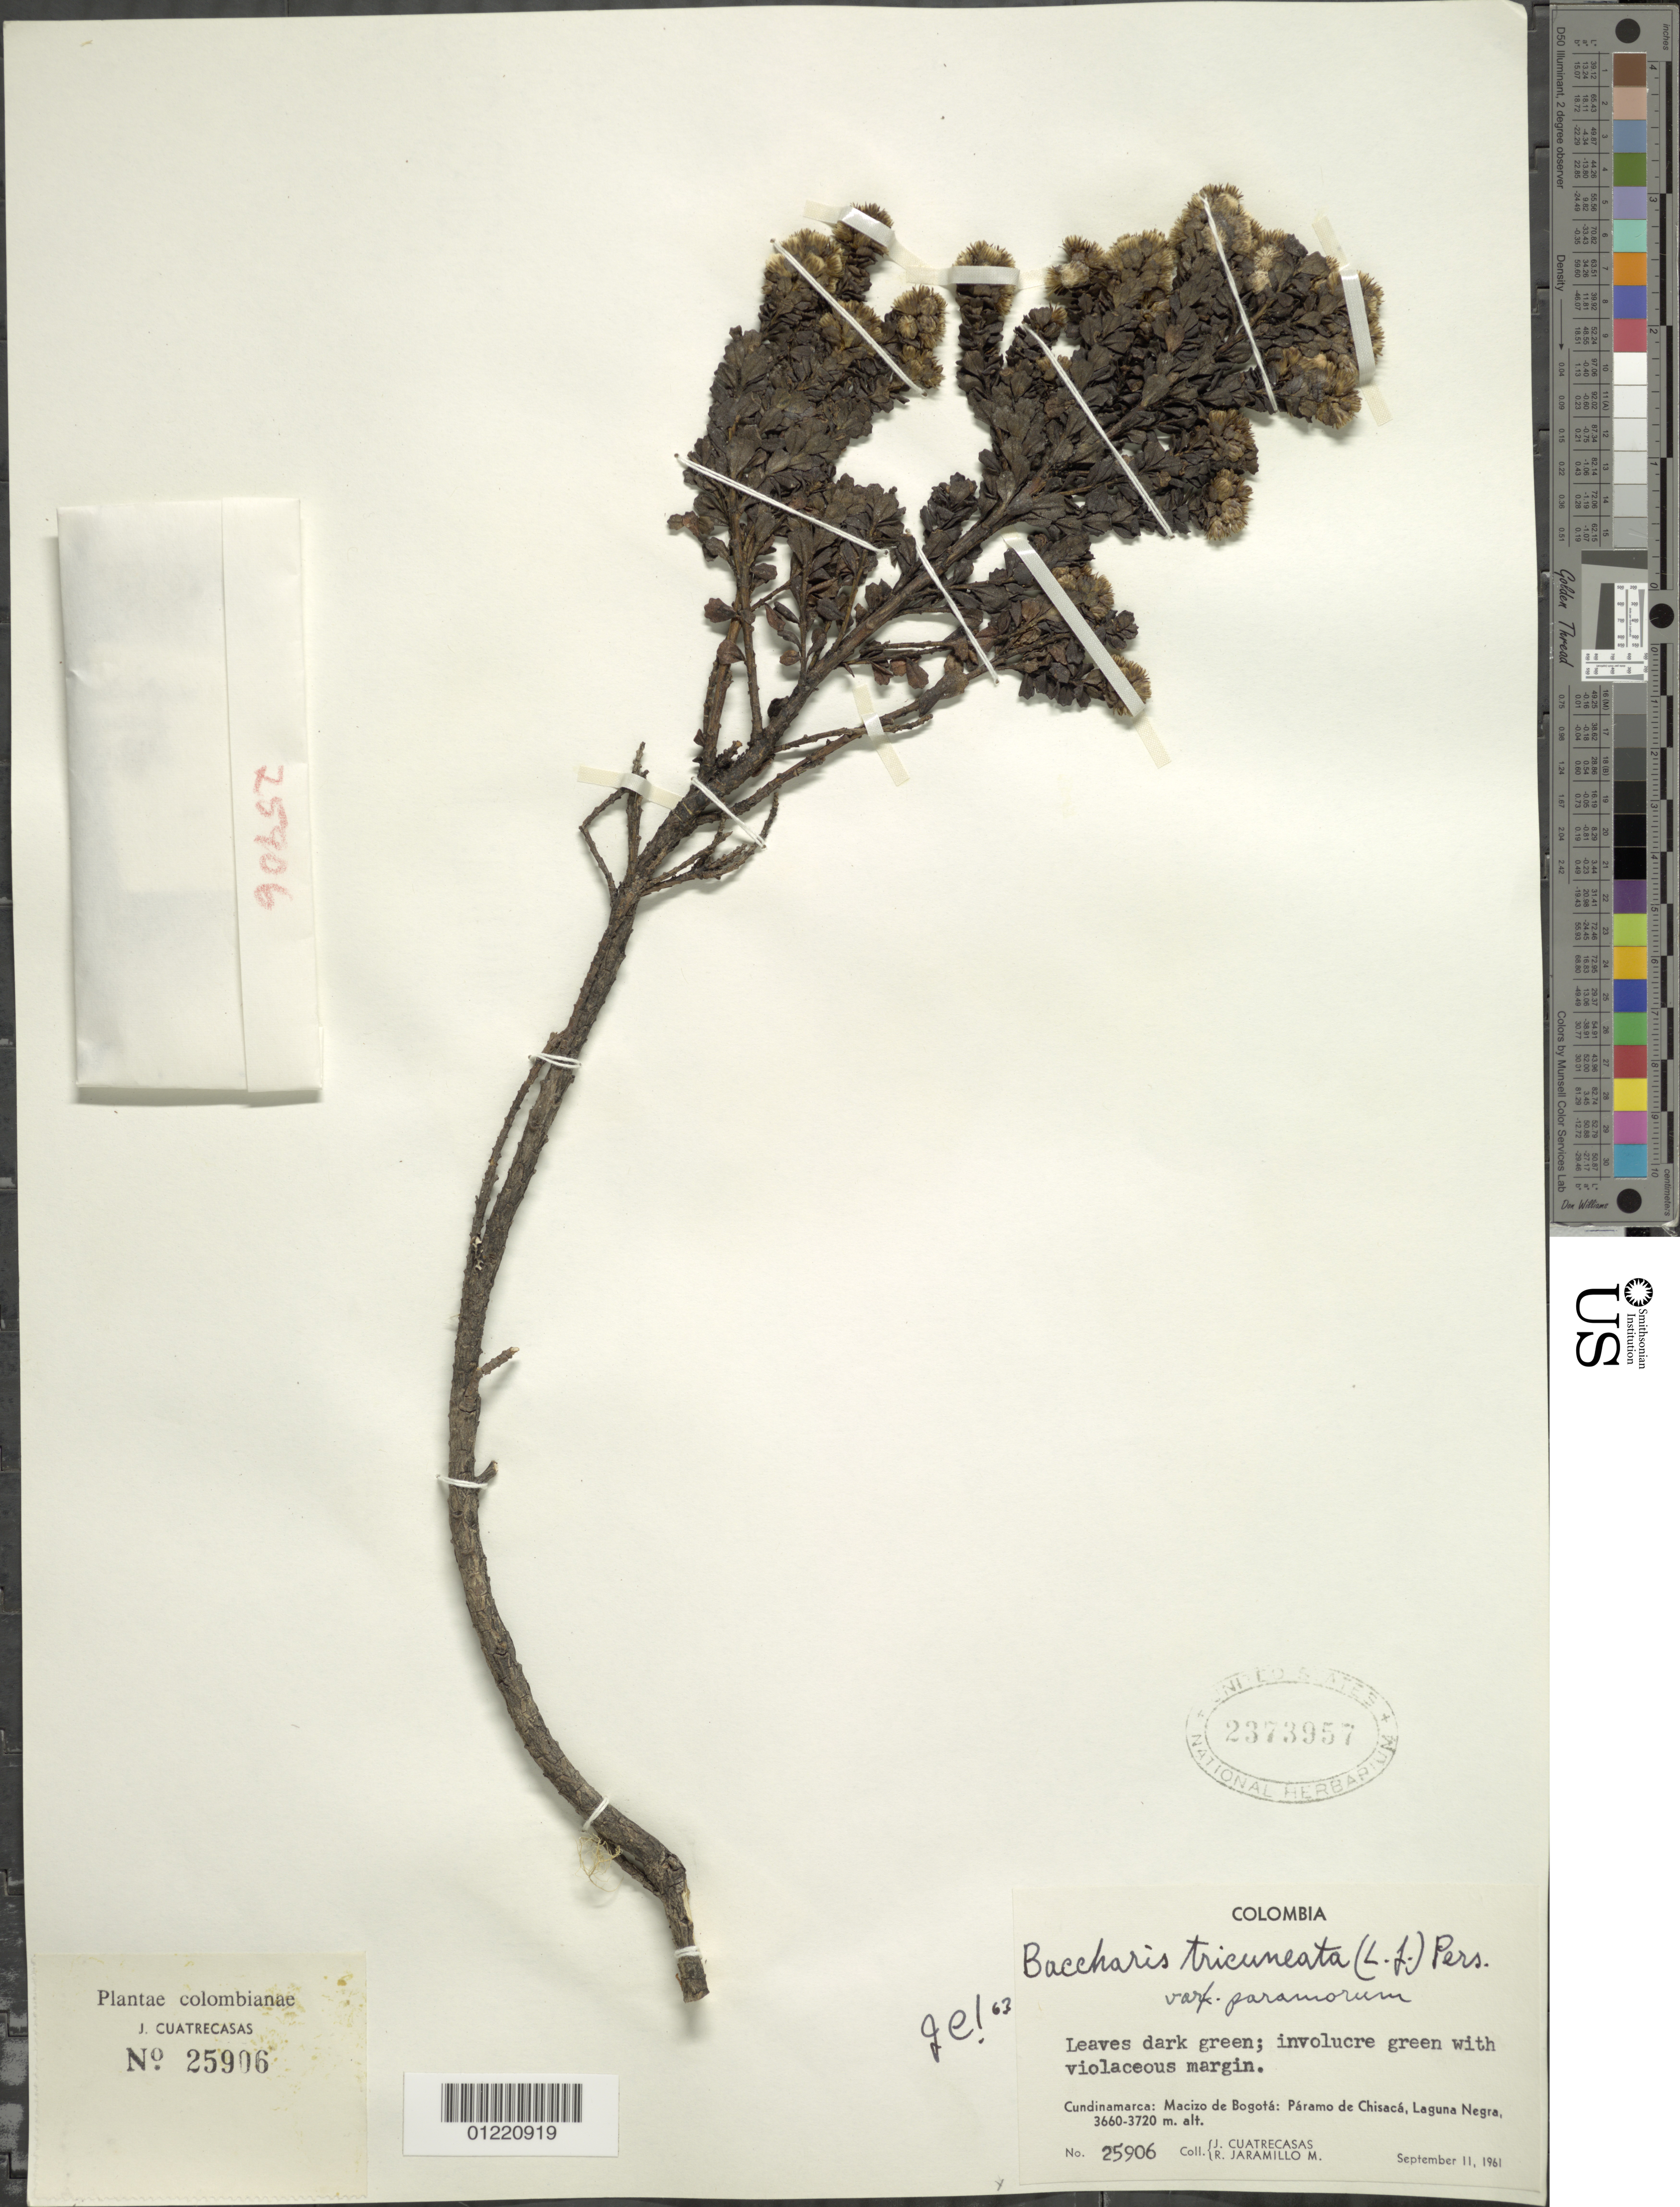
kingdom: Plantae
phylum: Tracheophyta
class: Magnoliopsida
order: Asterales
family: Asteraceae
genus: Baccharis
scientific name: Baccharis tricuneata var. paramorum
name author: Cuatrec.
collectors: J. Cuatrecasas & R. Jaramillo M.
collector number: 25906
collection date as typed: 11 Sep 1961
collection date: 1961-09-11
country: Colombia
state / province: Cundinamarca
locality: Macizo de Bogotá: Páramo de Chisaca, Laguna Negra.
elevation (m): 3660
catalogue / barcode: US 2373957